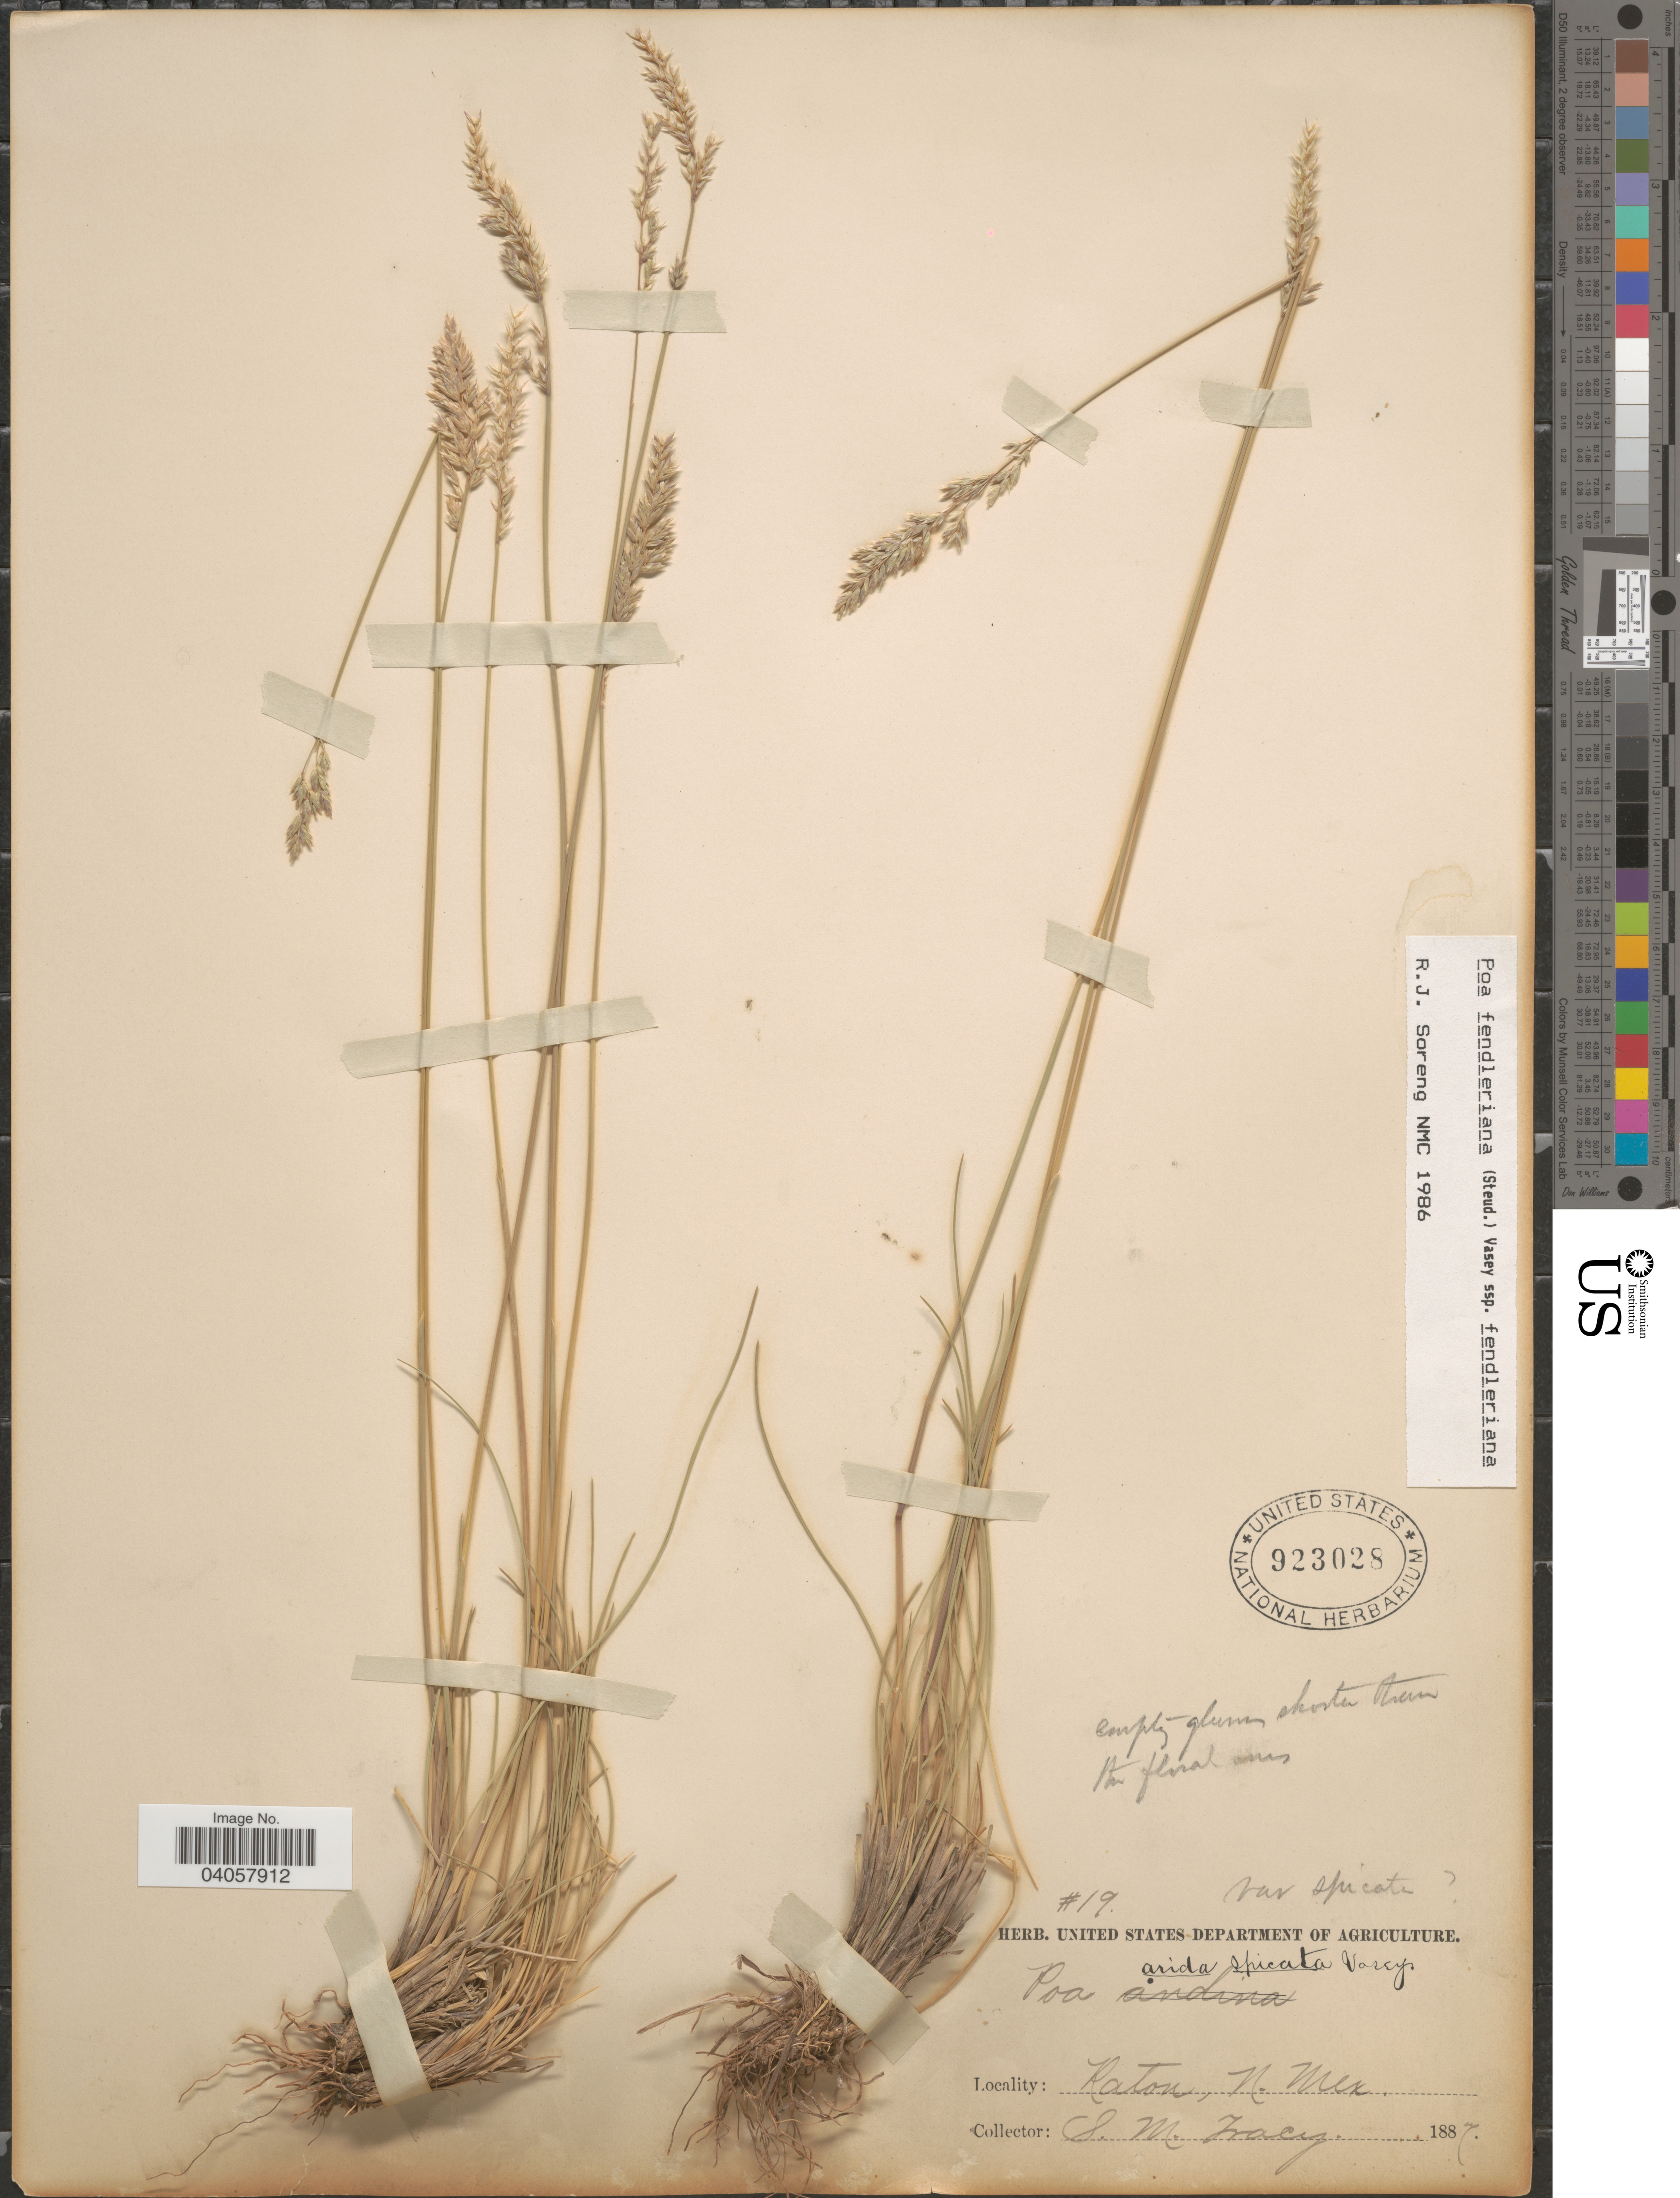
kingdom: Plantae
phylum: Tracheophyta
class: Liliopsida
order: Poales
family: Poaceae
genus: Poa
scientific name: Poa fendleriana subsp. fendleriana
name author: (Steud.) Vasey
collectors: S. M. Tracy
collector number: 19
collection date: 1887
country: United States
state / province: New Mexico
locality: Raton.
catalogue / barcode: US 923028